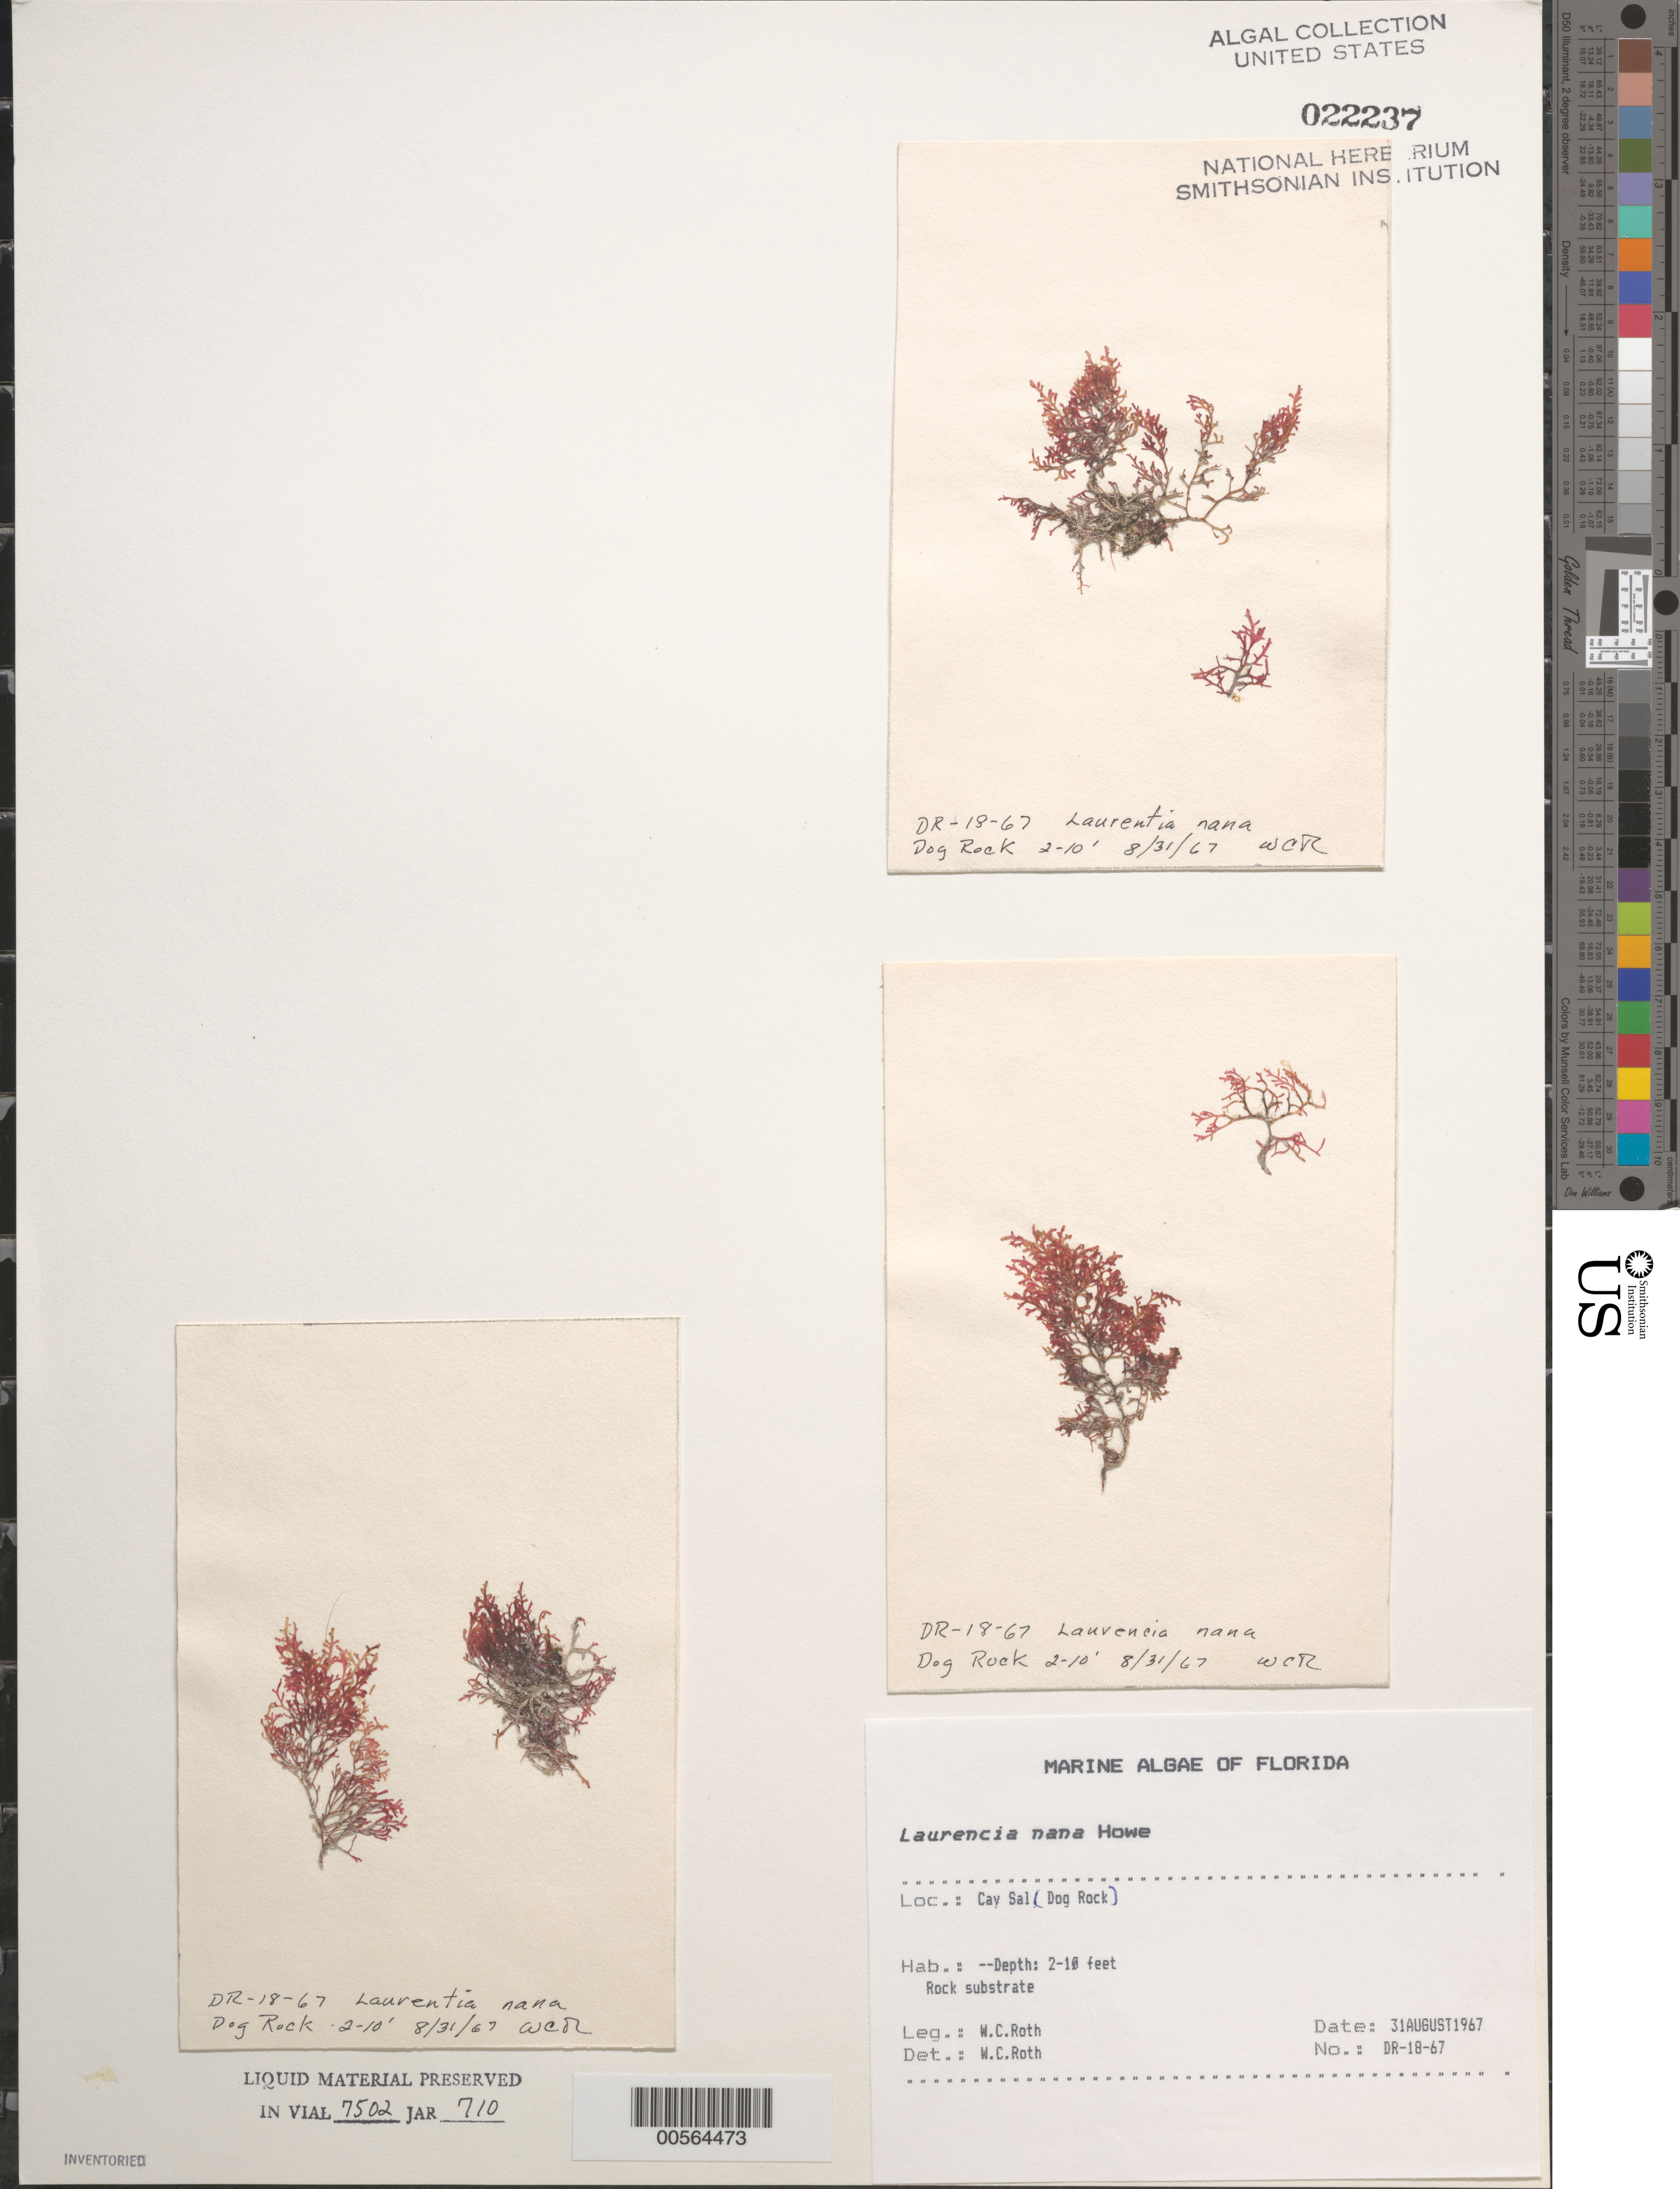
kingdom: Plantae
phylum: Rhodophyta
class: Florideophyceae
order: Ceramiales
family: Rhodomelaceae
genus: Laurencia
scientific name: Laurencia nana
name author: M. Howe in Britton & Millsp.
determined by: Roth, W. C.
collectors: W. C. Roth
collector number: DR-18-67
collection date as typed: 31 Aug 1967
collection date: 1967-08-31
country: United States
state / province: Florida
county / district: Monroe County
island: Cay Sal (Dog Rock)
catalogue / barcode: US 22237